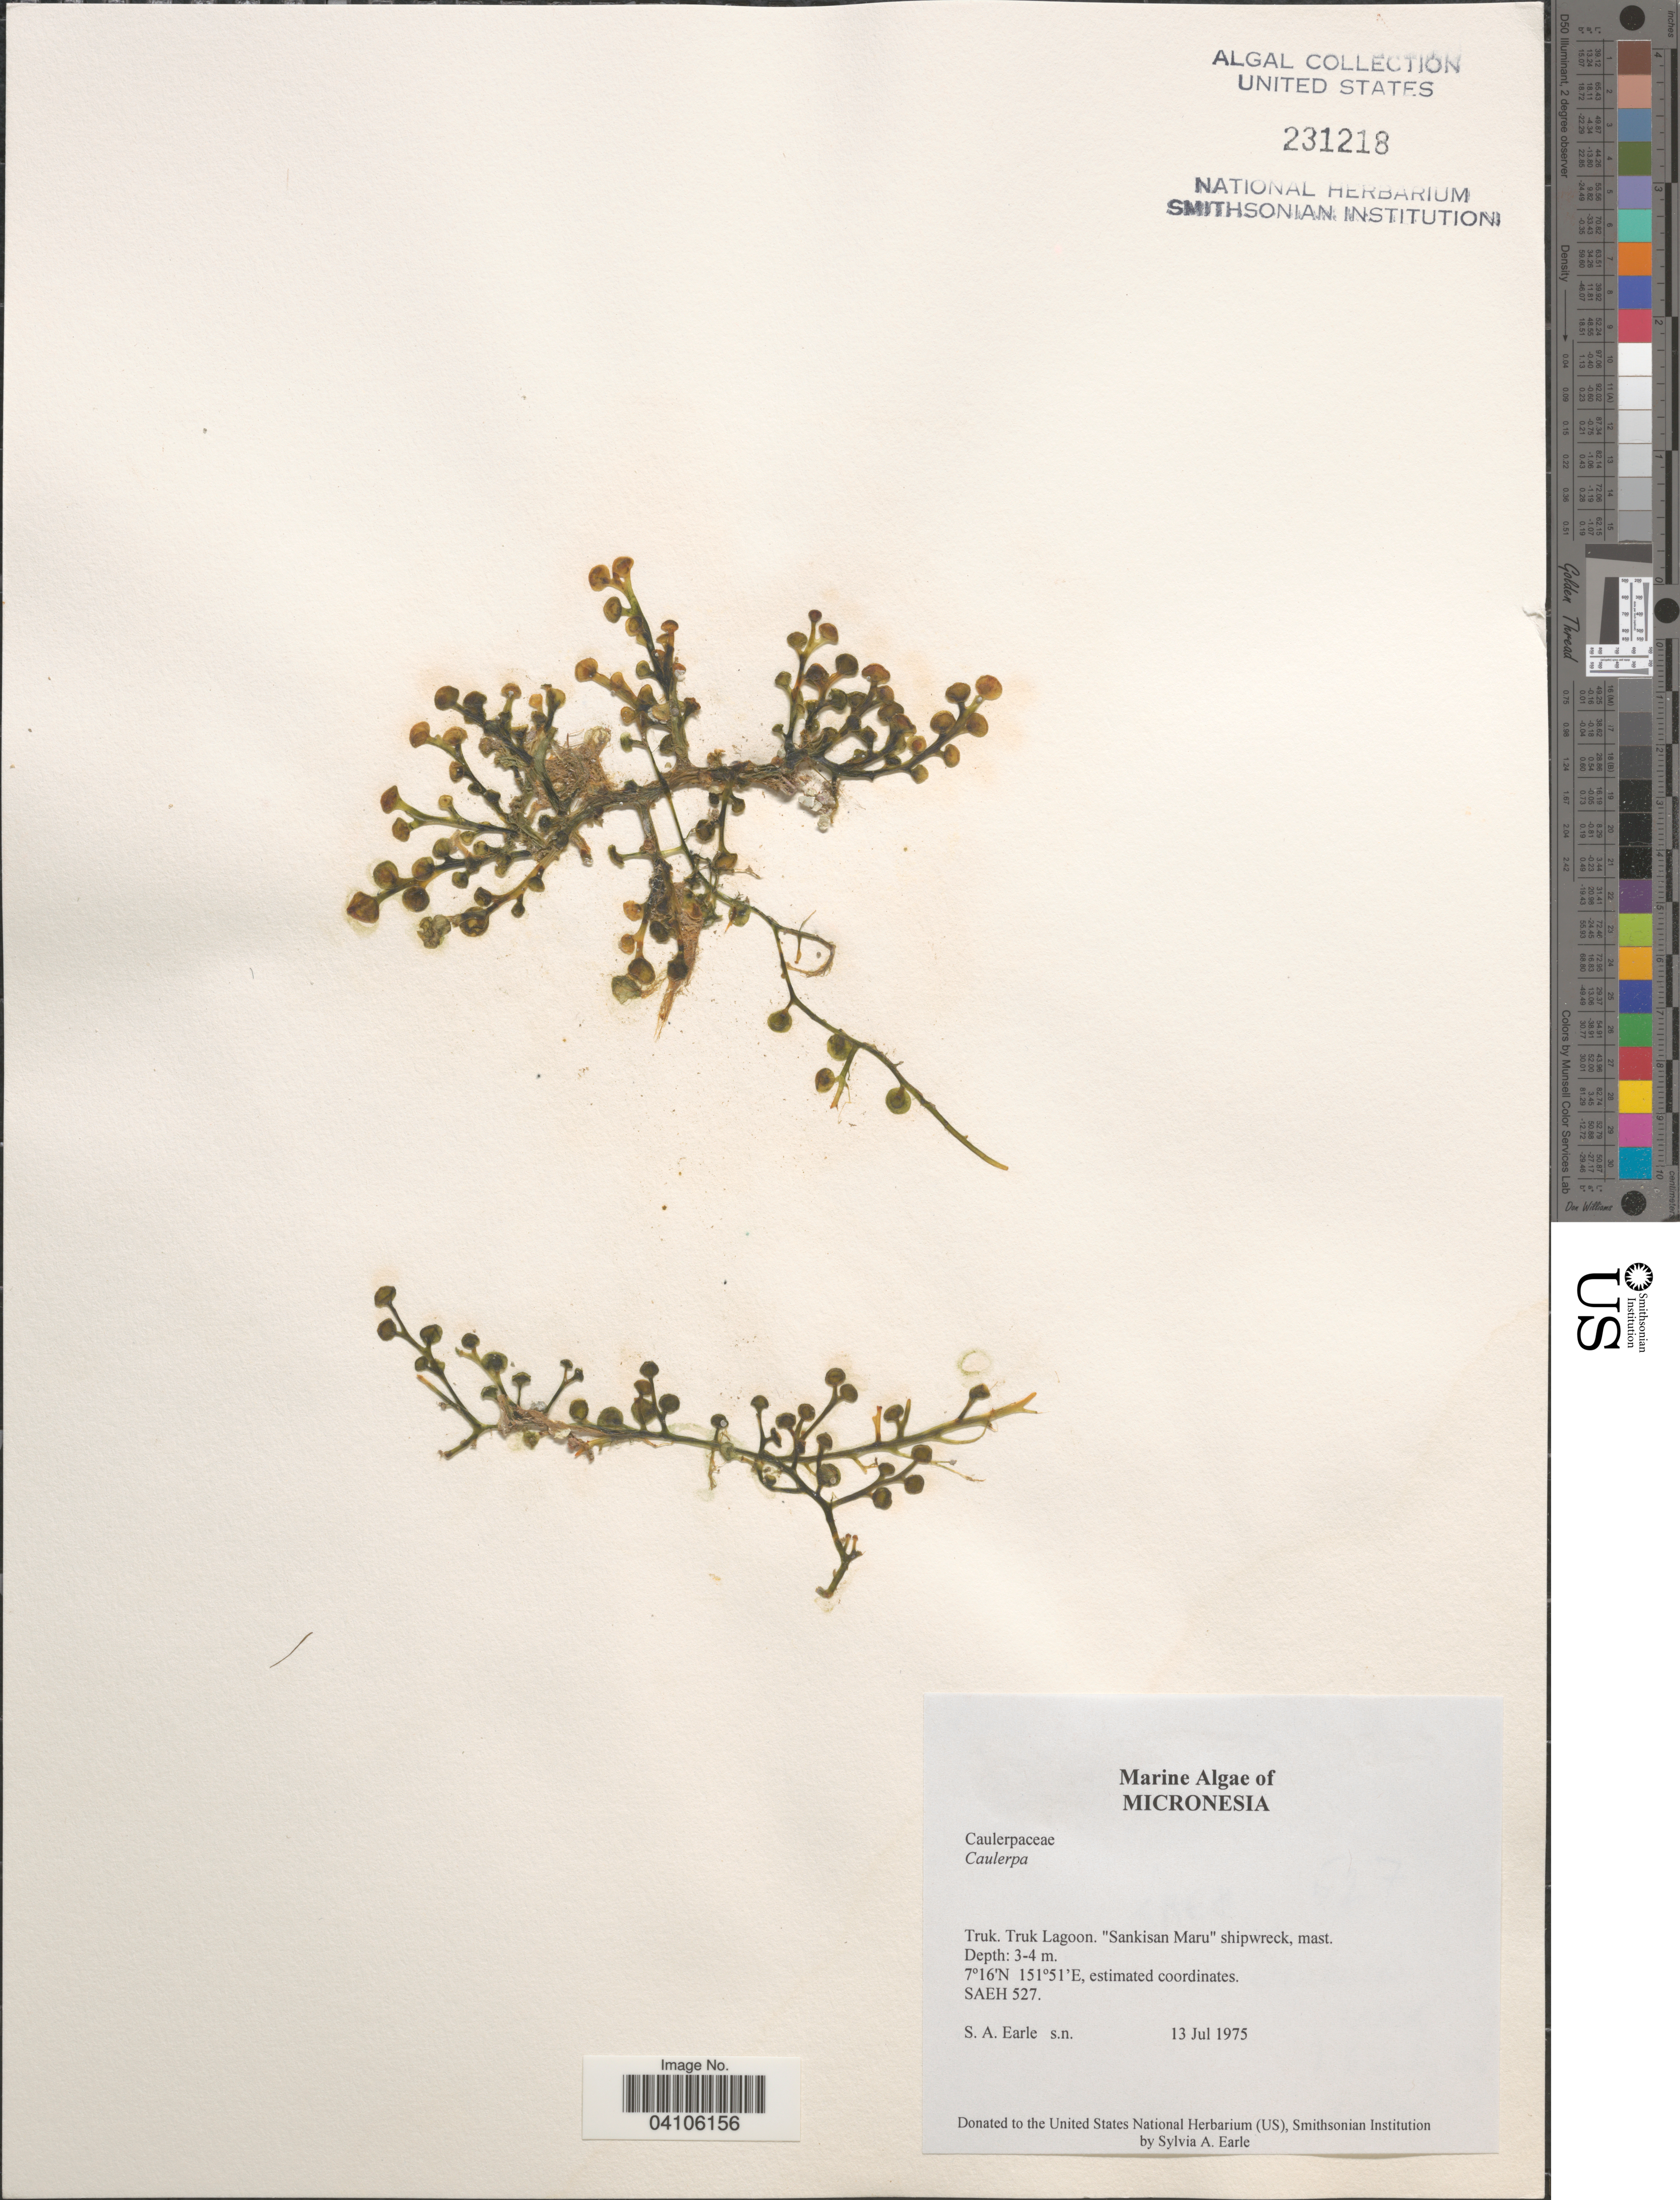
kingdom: Plantae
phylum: Chlorophyta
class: Ulvophyceae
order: Bryopsidales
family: Caulerpaceae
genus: Caulerpa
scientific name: Caulerpa sp.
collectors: S. A. Earle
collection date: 1975-07-13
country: Micronesia, Federated States of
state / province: Truk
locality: Truk Lagoon. "Sankisan Maru" shipwreck, mast. SAEH 527.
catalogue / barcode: US 231218